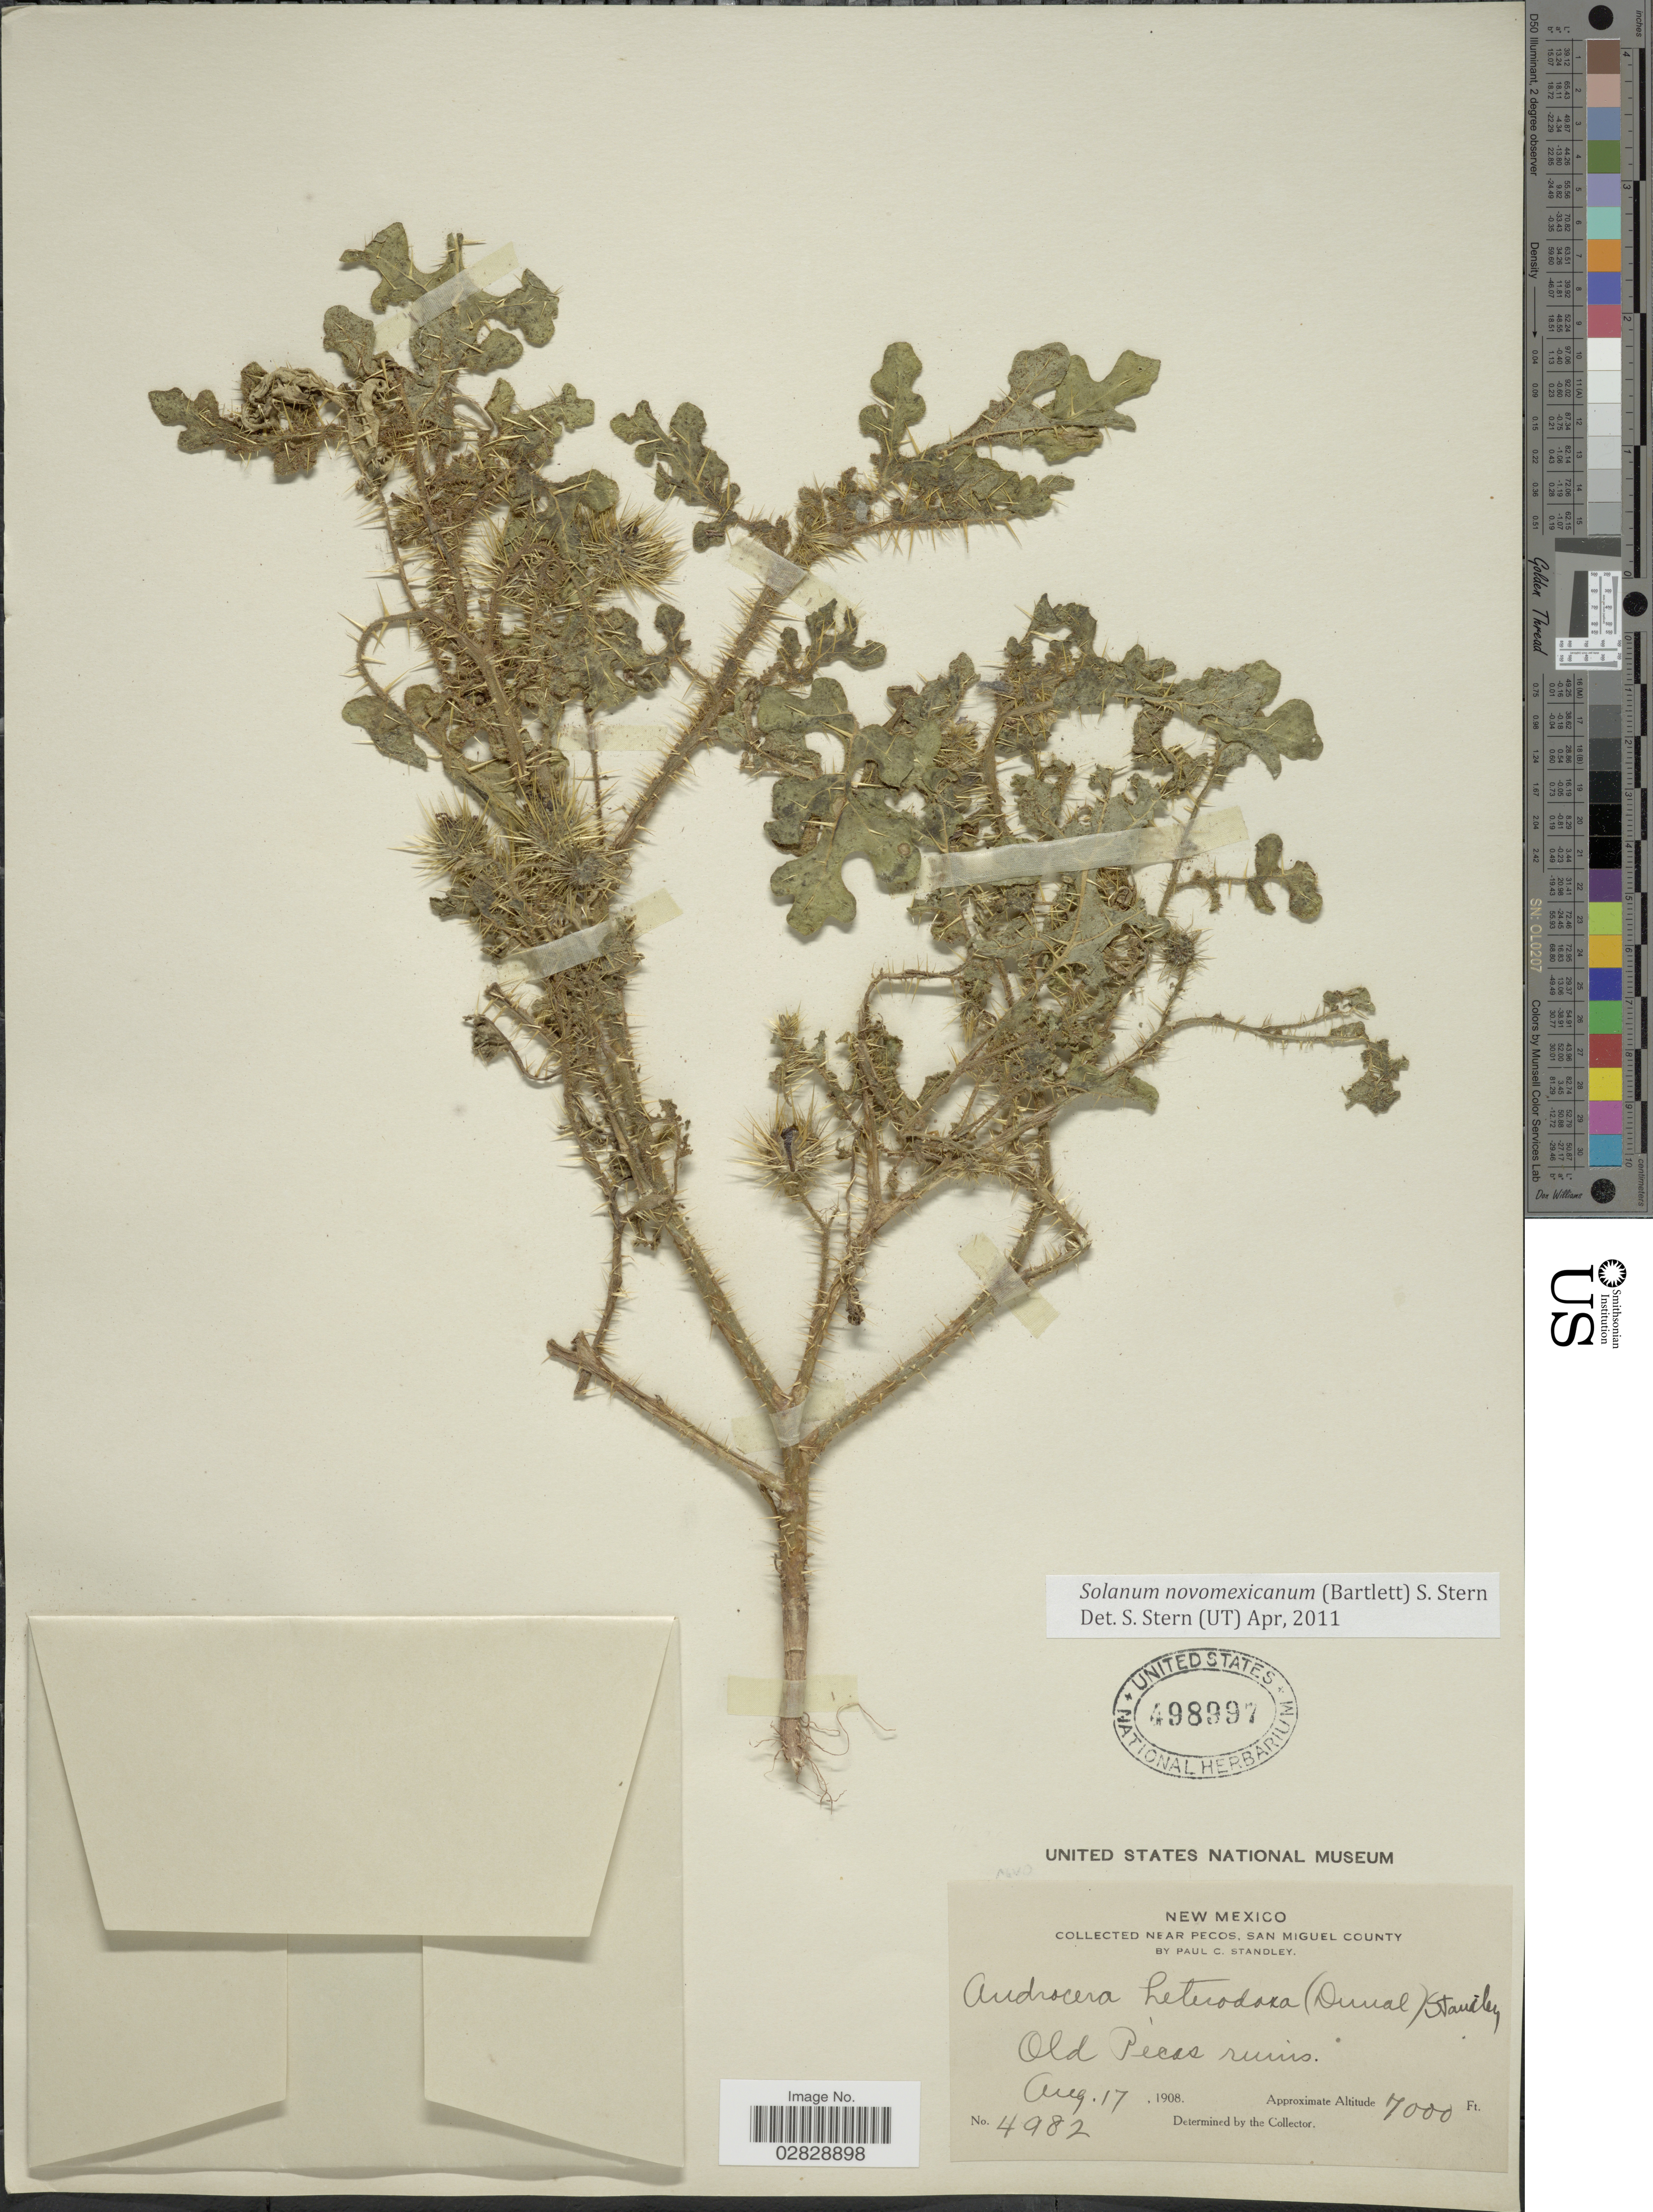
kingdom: Plantae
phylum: Tracheophyta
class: Magnoliopsida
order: Solanales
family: Solanaceae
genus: Solanum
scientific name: Solanum novomexicanum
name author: (Bartlett) S.R. Stern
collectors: P. C. Standley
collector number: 4982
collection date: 1908-08-17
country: United States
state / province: New Mexico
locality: Near Pecos, San Miguel County. Old Pecas ruins.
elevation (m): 2134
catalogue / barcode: US 498997